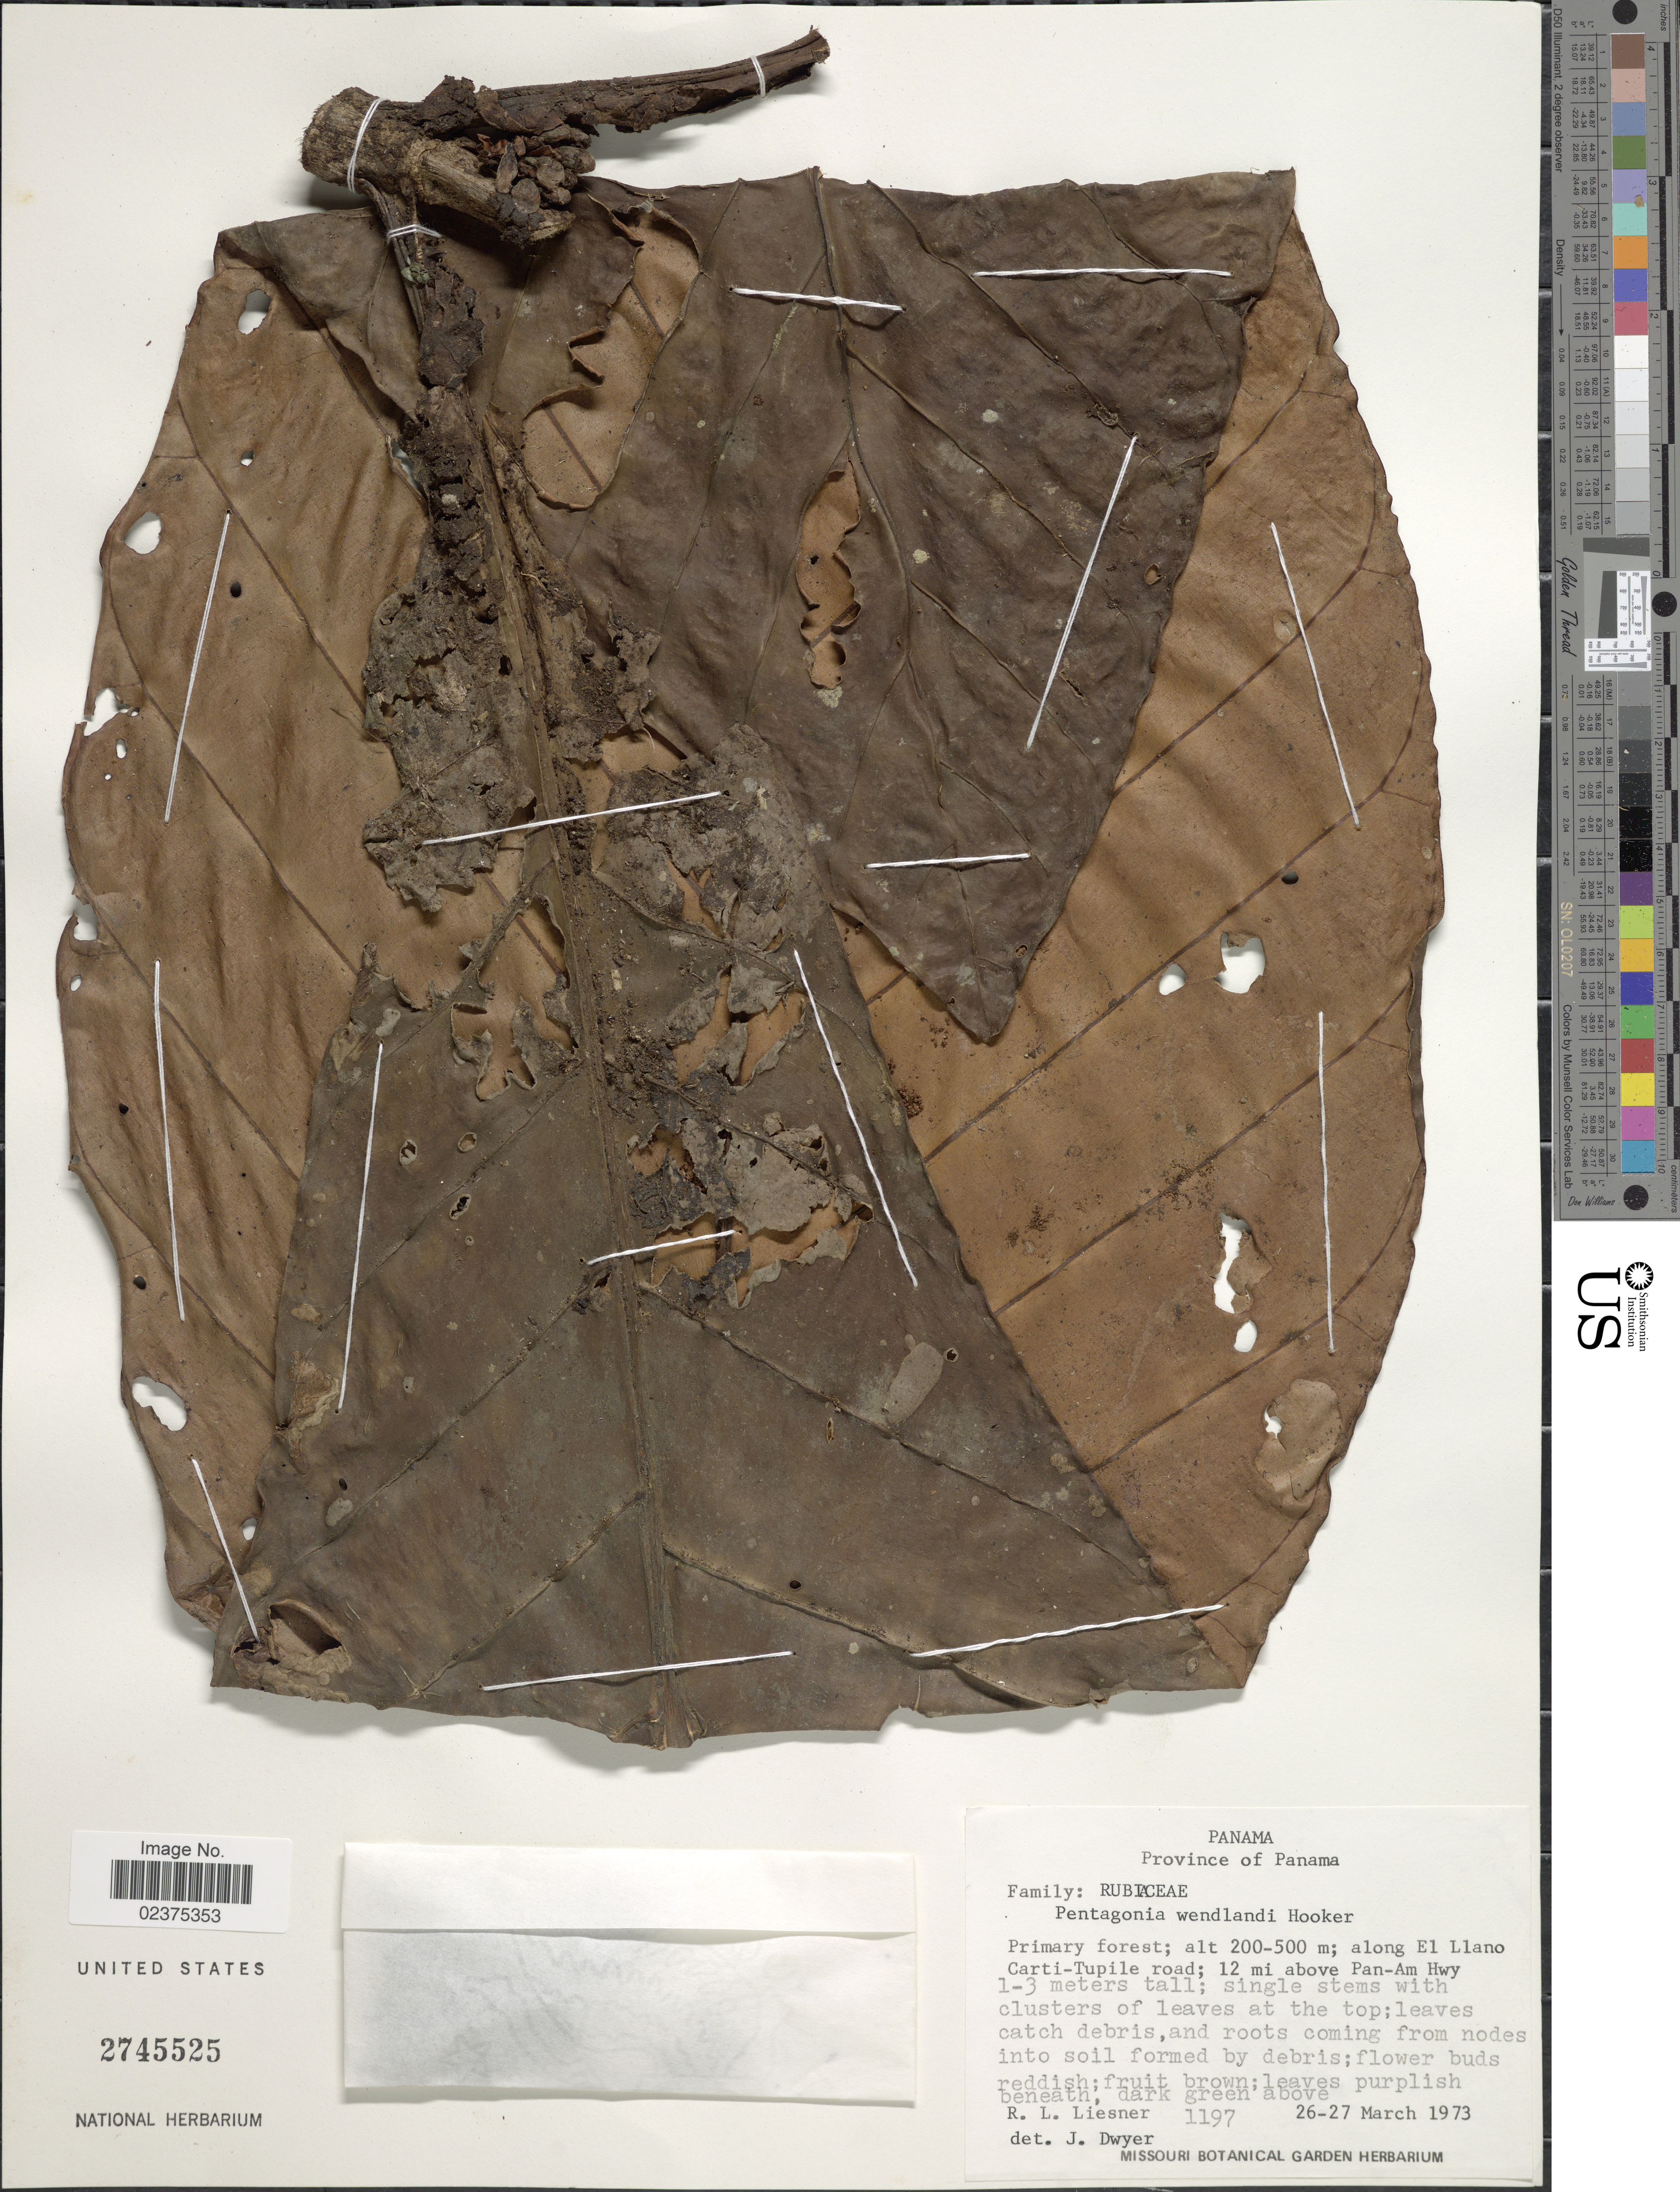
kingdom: Plantae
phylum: Tracheophyta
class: Magnoliopsida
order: Gentianales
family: Rubiaceae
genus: Pentagonia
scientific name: Pentagonia wendlandii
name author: Hook. f.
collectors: R. L. Liesner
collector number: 1197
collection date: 1973-03-26/1973-03-27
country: Panama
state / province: Panamá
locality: Province of Panama, Primary forest, along El Llano Carti-Tupile road, 12 mi above Pan-Am Hwy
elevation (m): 200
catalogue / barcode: US 2745525